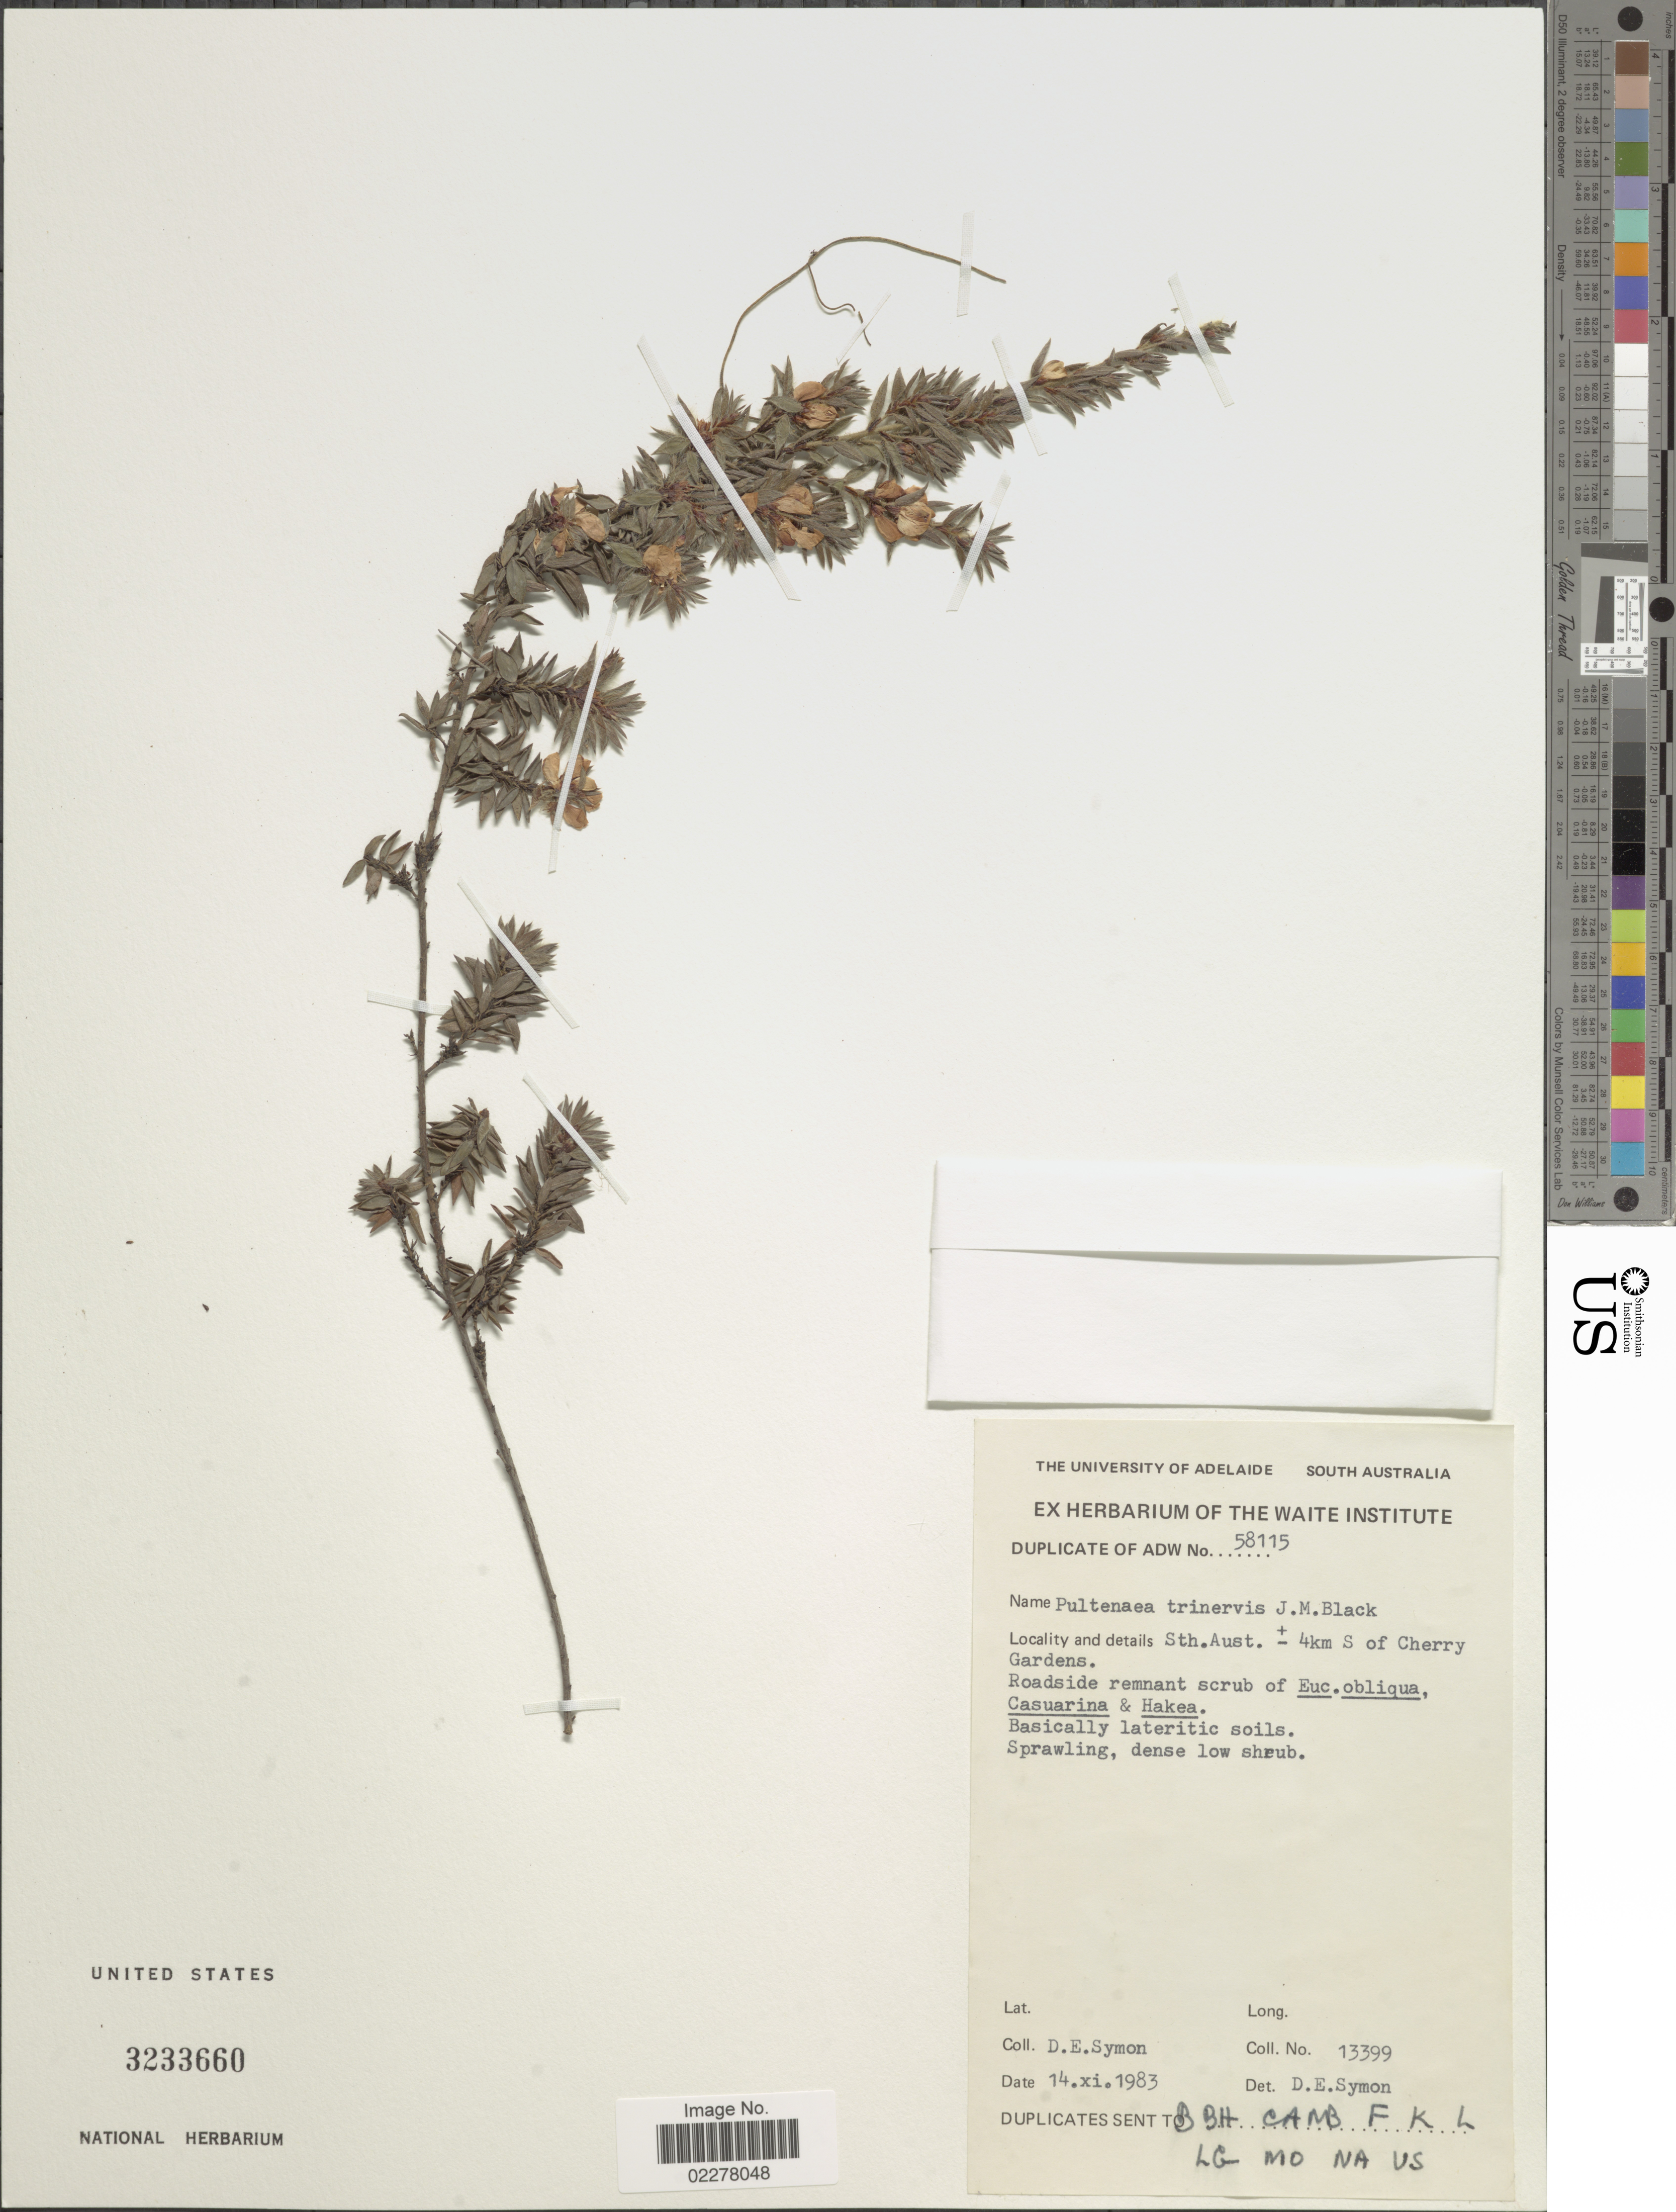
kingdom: Plantae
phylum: Tracheophyta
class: Magnoliopsida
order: Fabales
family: Fabaceae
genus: Pultenaea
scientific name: Pultenaea trinervis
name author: J.M. Black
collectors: D. Symon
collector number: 13399/58115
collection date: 1983-06-14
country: Australia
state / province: South Australia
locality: Sth. Aust. ± 4km S of Cherry Gardens.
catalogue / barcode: US 3233660